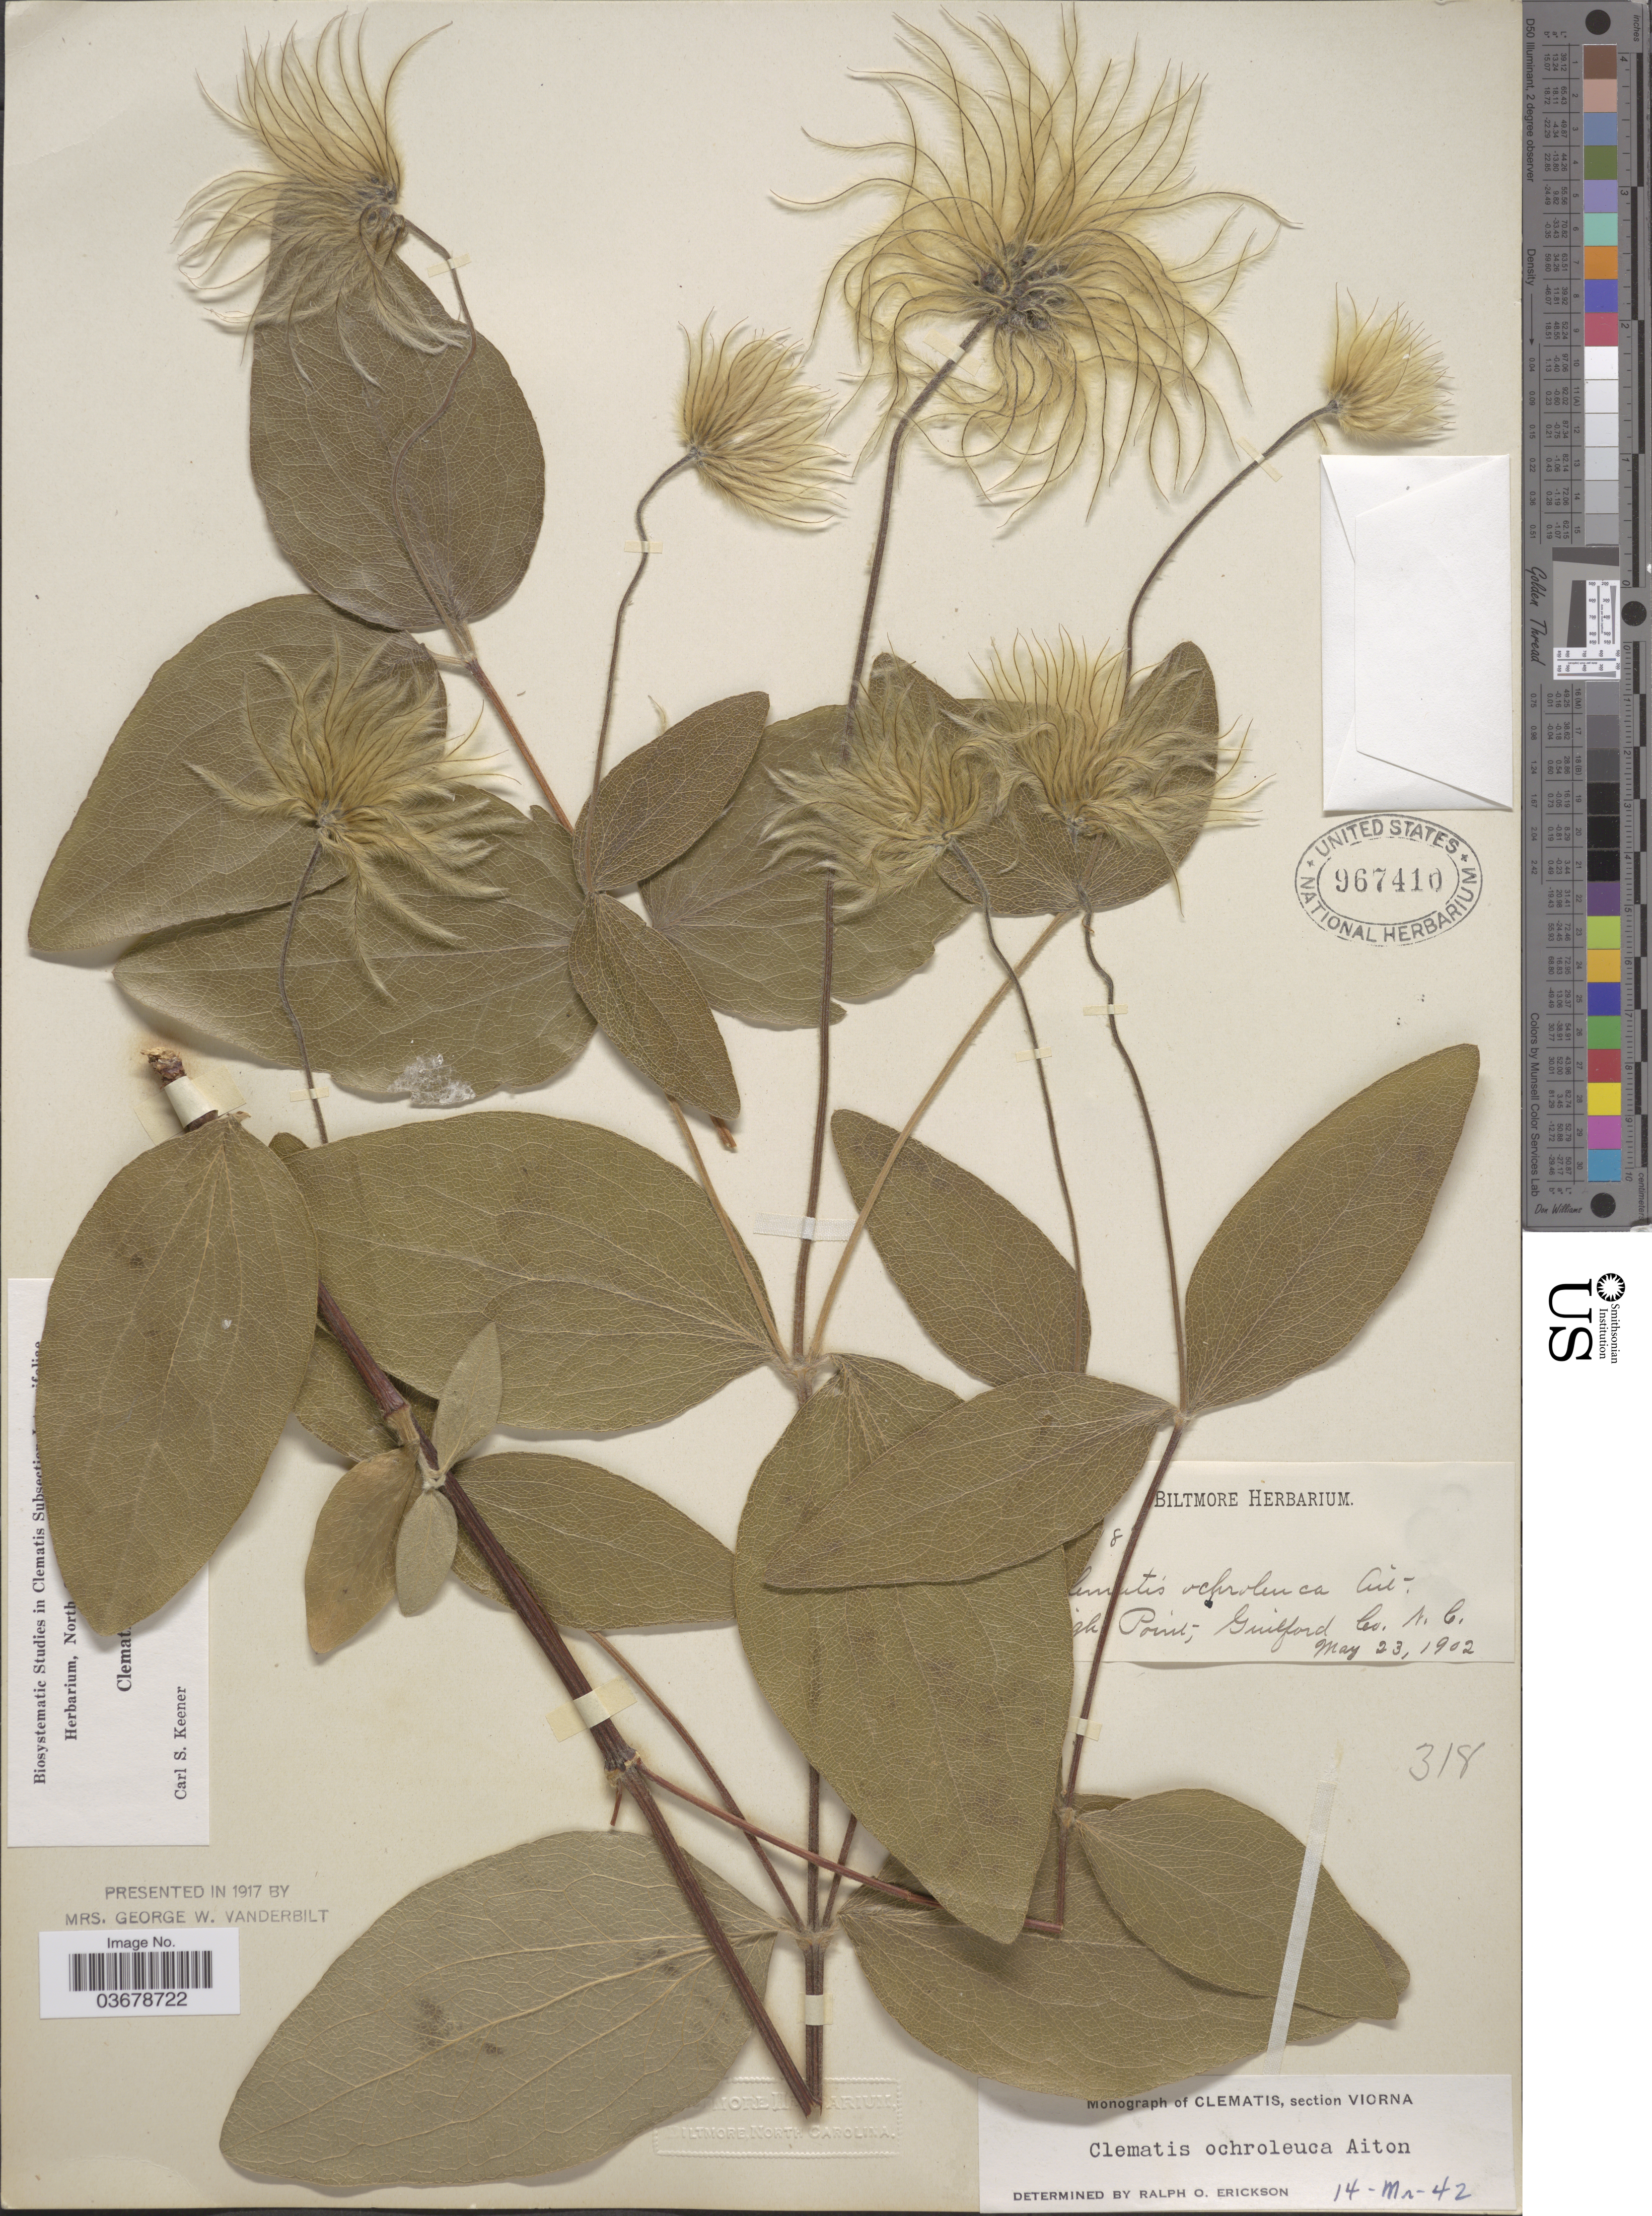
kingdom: Plantae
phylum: Tracheophyta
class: Magnoliopsida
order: Ranunculales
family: Ranunculaceae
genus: Clematis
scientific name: Clematis ochroleuca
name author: Aiton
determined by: Keener, C. S.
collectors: ex herb. Biltmore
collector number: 8!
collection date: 1902-05-23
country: United States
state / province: North Carolina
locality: [illegible text]gh Point, Guilford Co.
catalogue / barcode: US 967410